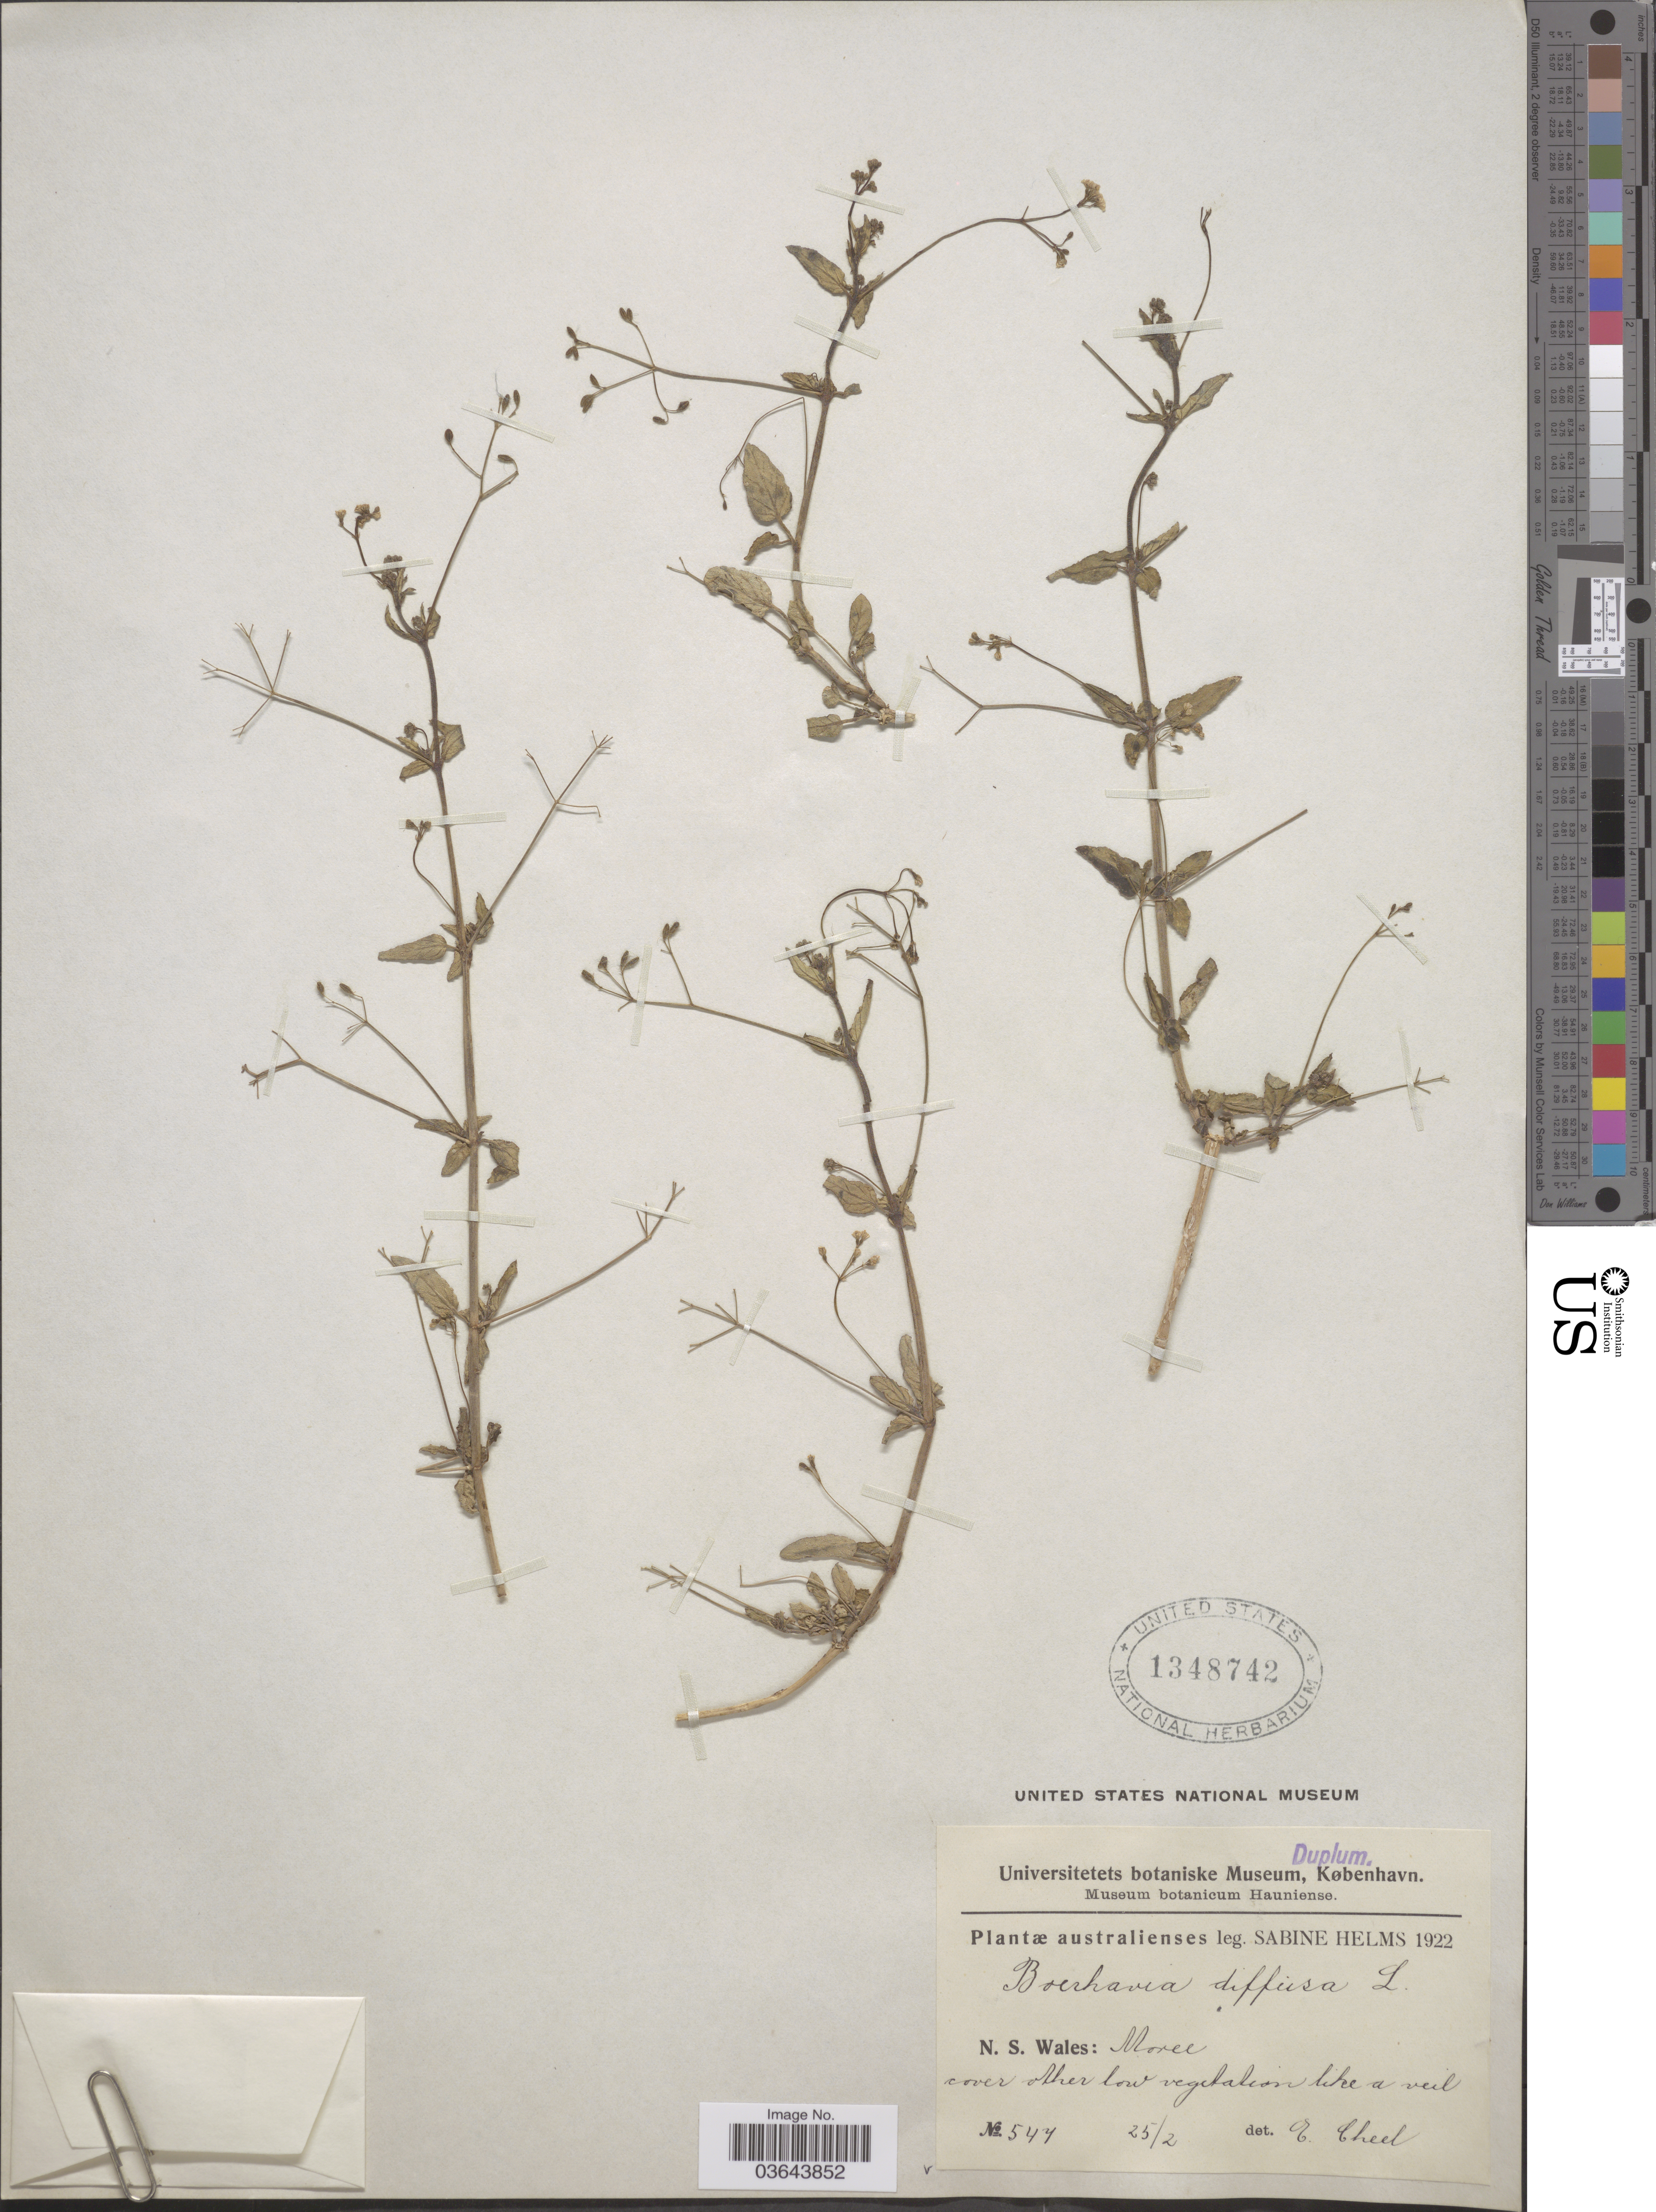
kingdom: Plantae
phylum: Tracheophyta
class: Magnoliopsida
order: Caryophyllales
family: Nyctaginaceae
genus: Boerhavia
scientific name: Boerhavia acutifolia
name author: (Choisy) J.W. Moore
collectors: S. Helms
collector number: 547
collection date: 1922-02-25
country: Australia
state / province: New South Wales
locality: Moree.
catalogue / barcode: US 1348742